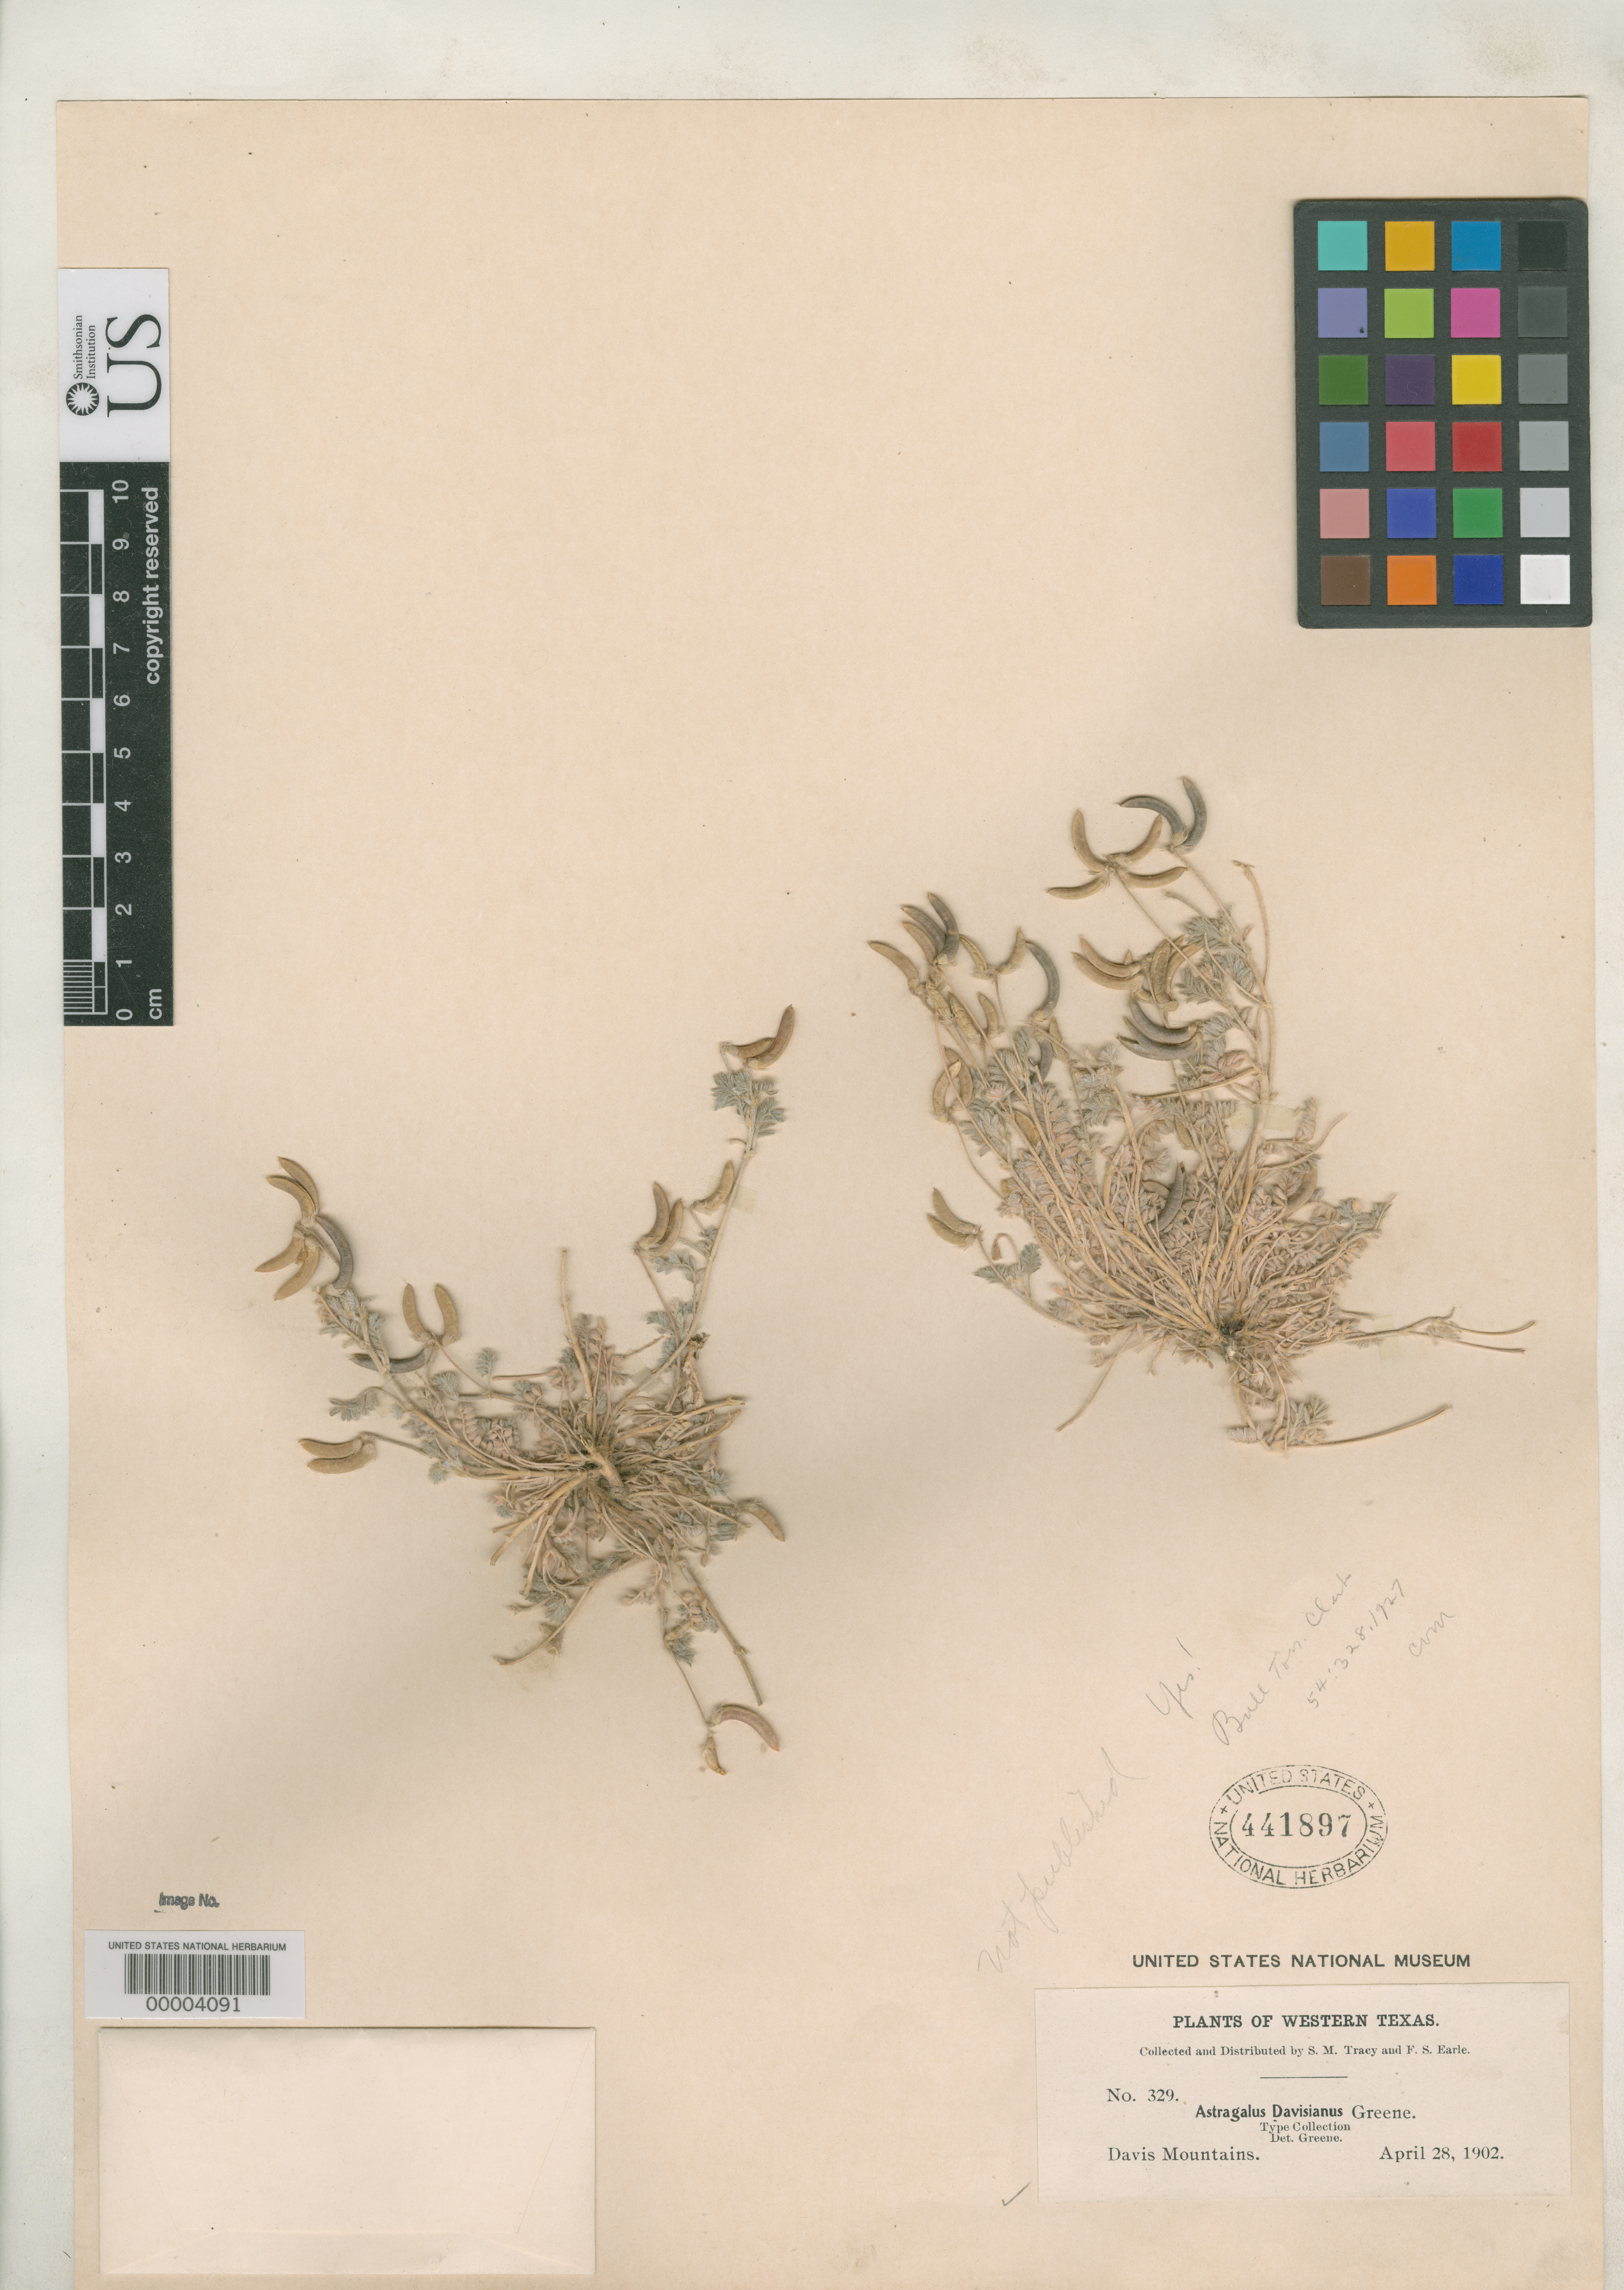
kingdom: Plantae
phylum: Tracheophyta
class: Magnoliopsida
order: Fabales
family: Fabaceae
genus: Hamosa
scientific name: Hamosa davisiana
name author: Rydb.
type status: Isotype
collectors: S. M. Tracy & F. S. Earle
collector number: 329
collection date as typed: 28 Apr 1902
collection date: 1902-04-28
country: United States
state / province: Texas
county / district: Jeff Davis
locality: Davis Mts.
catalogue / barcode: US 441897